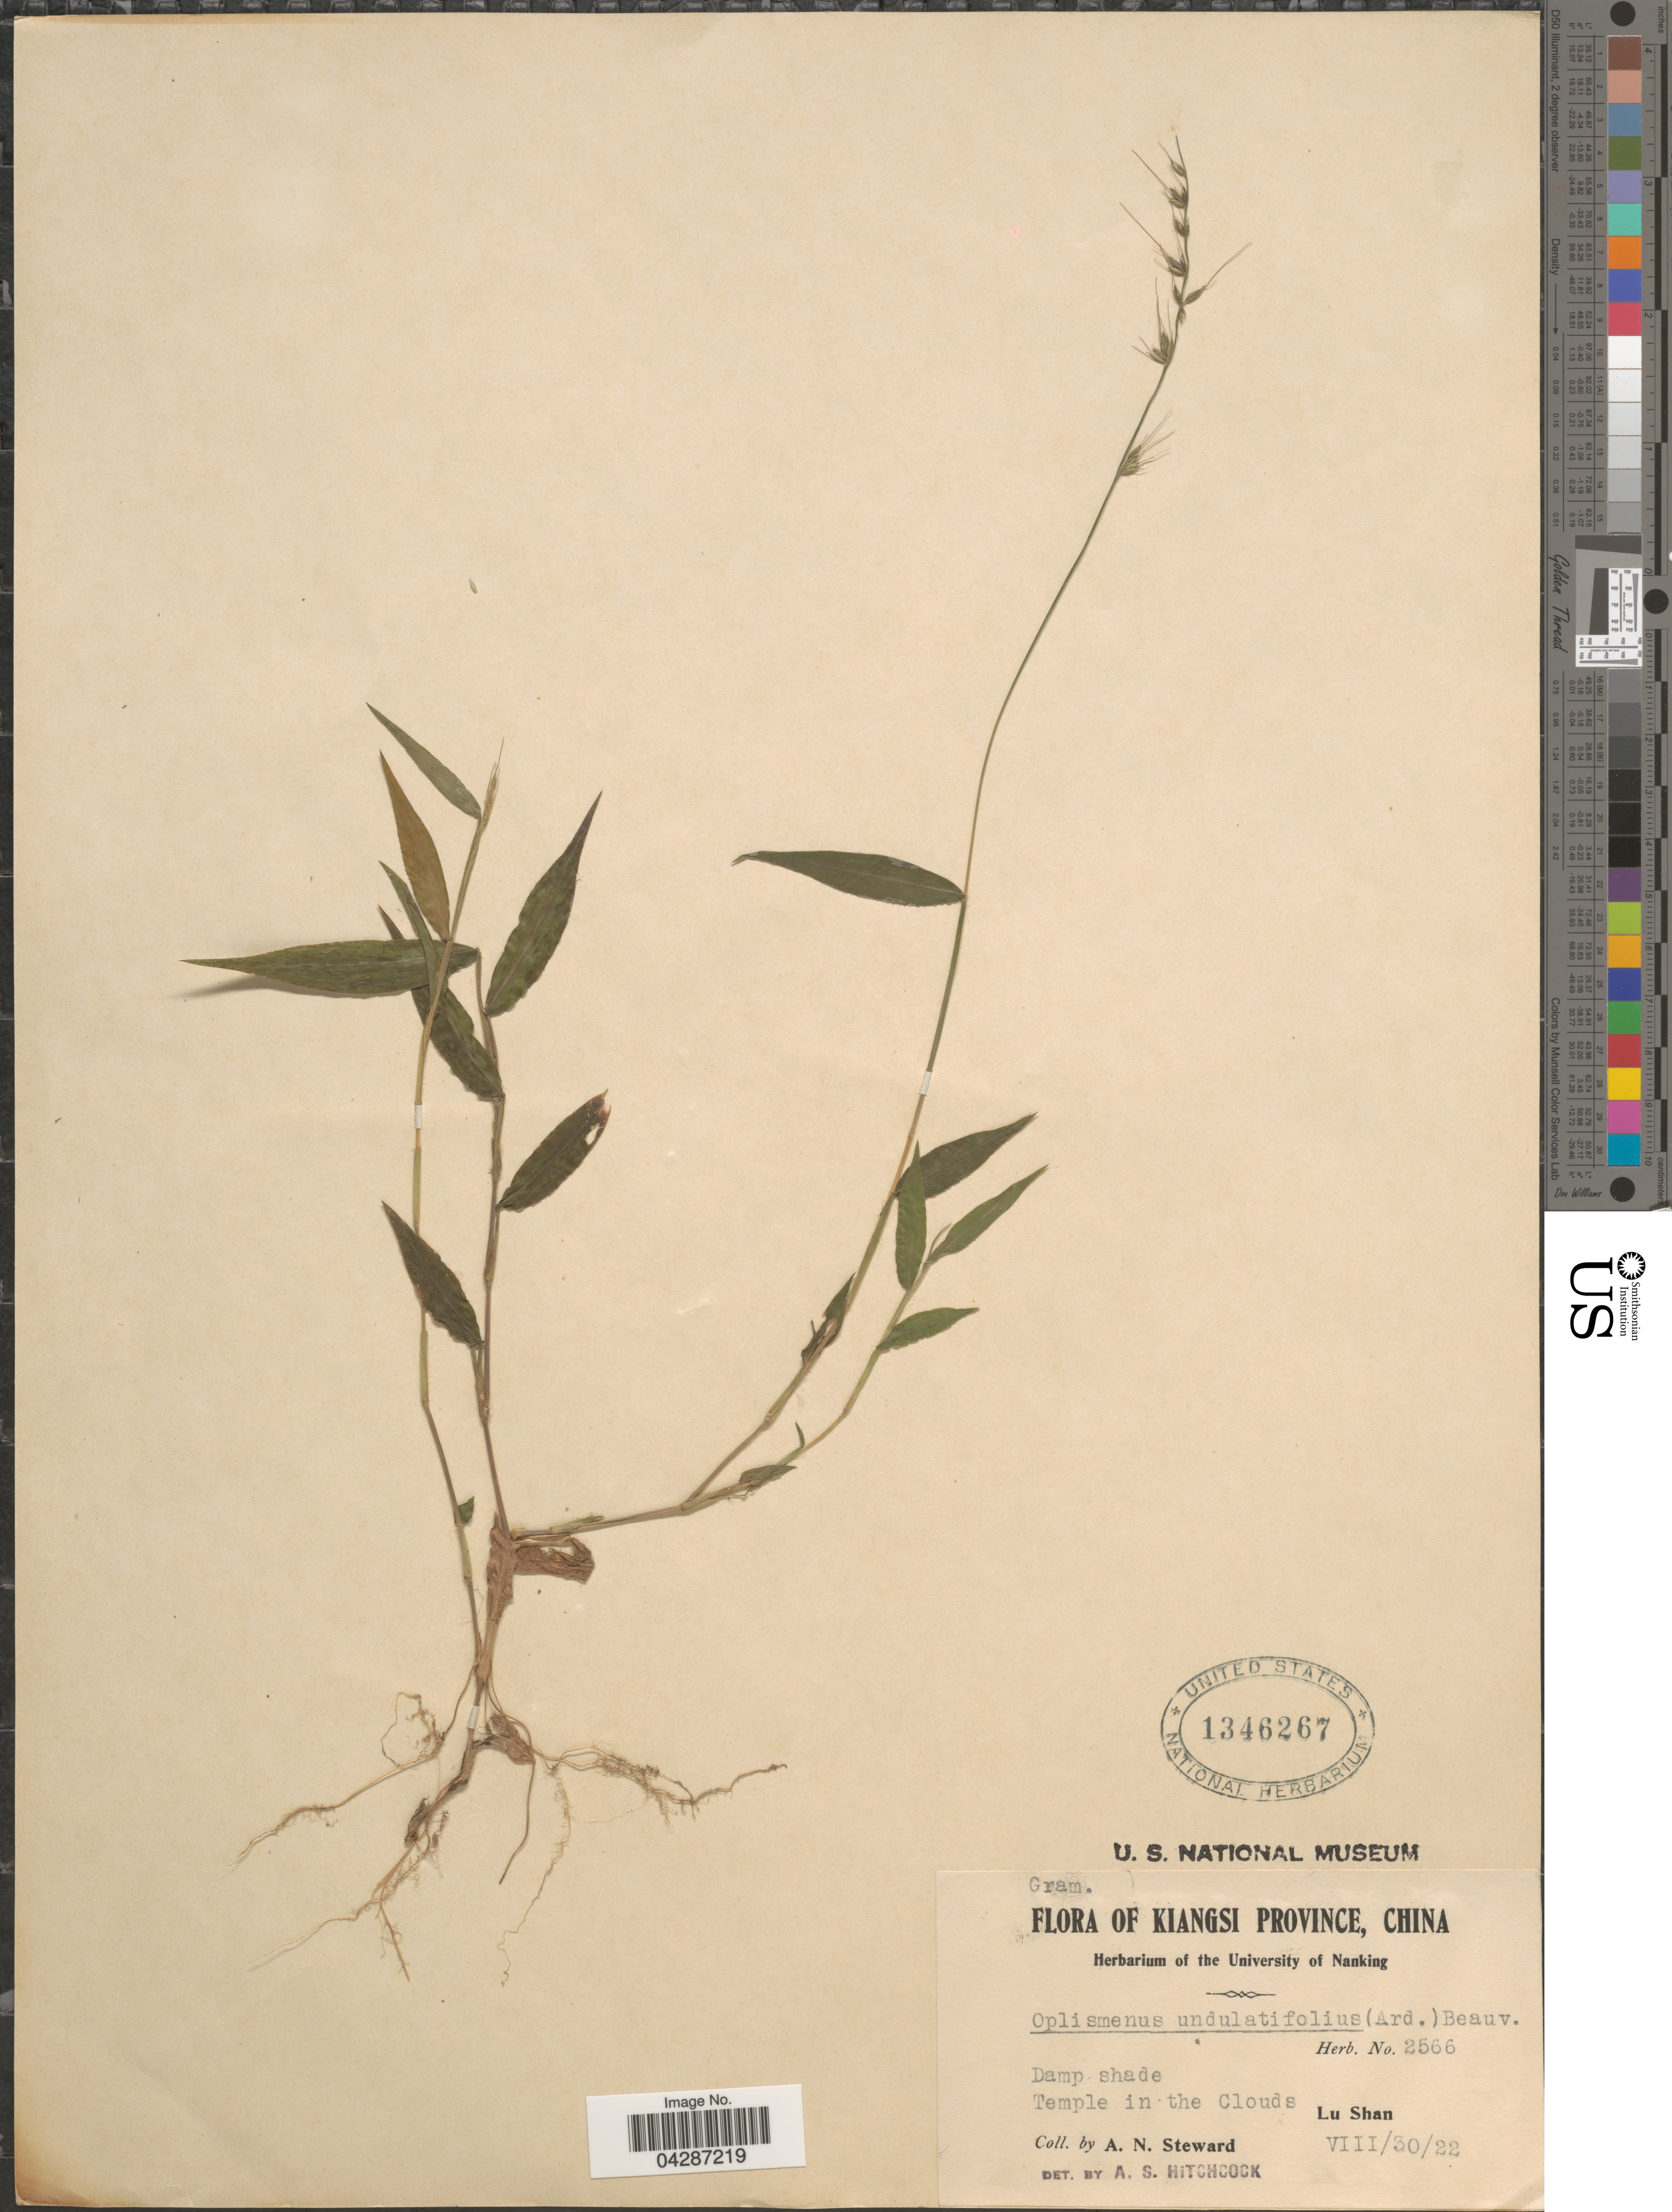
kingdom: Plantae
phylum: Tracheophyta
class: Liliopsida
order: Poales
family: Poaceae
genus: Oplismenus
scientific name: Oplismenus undulatifolius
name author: (Ard.) P. Beauv.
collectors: A. N. Steward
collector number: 2566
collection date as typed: Transcribed d/m/y: 30/8/22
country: China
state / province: Jiangxi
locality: Kiangsi Province. Damp shade, Temple in the Clouds. Lu Shan.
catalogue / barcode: US 1346267